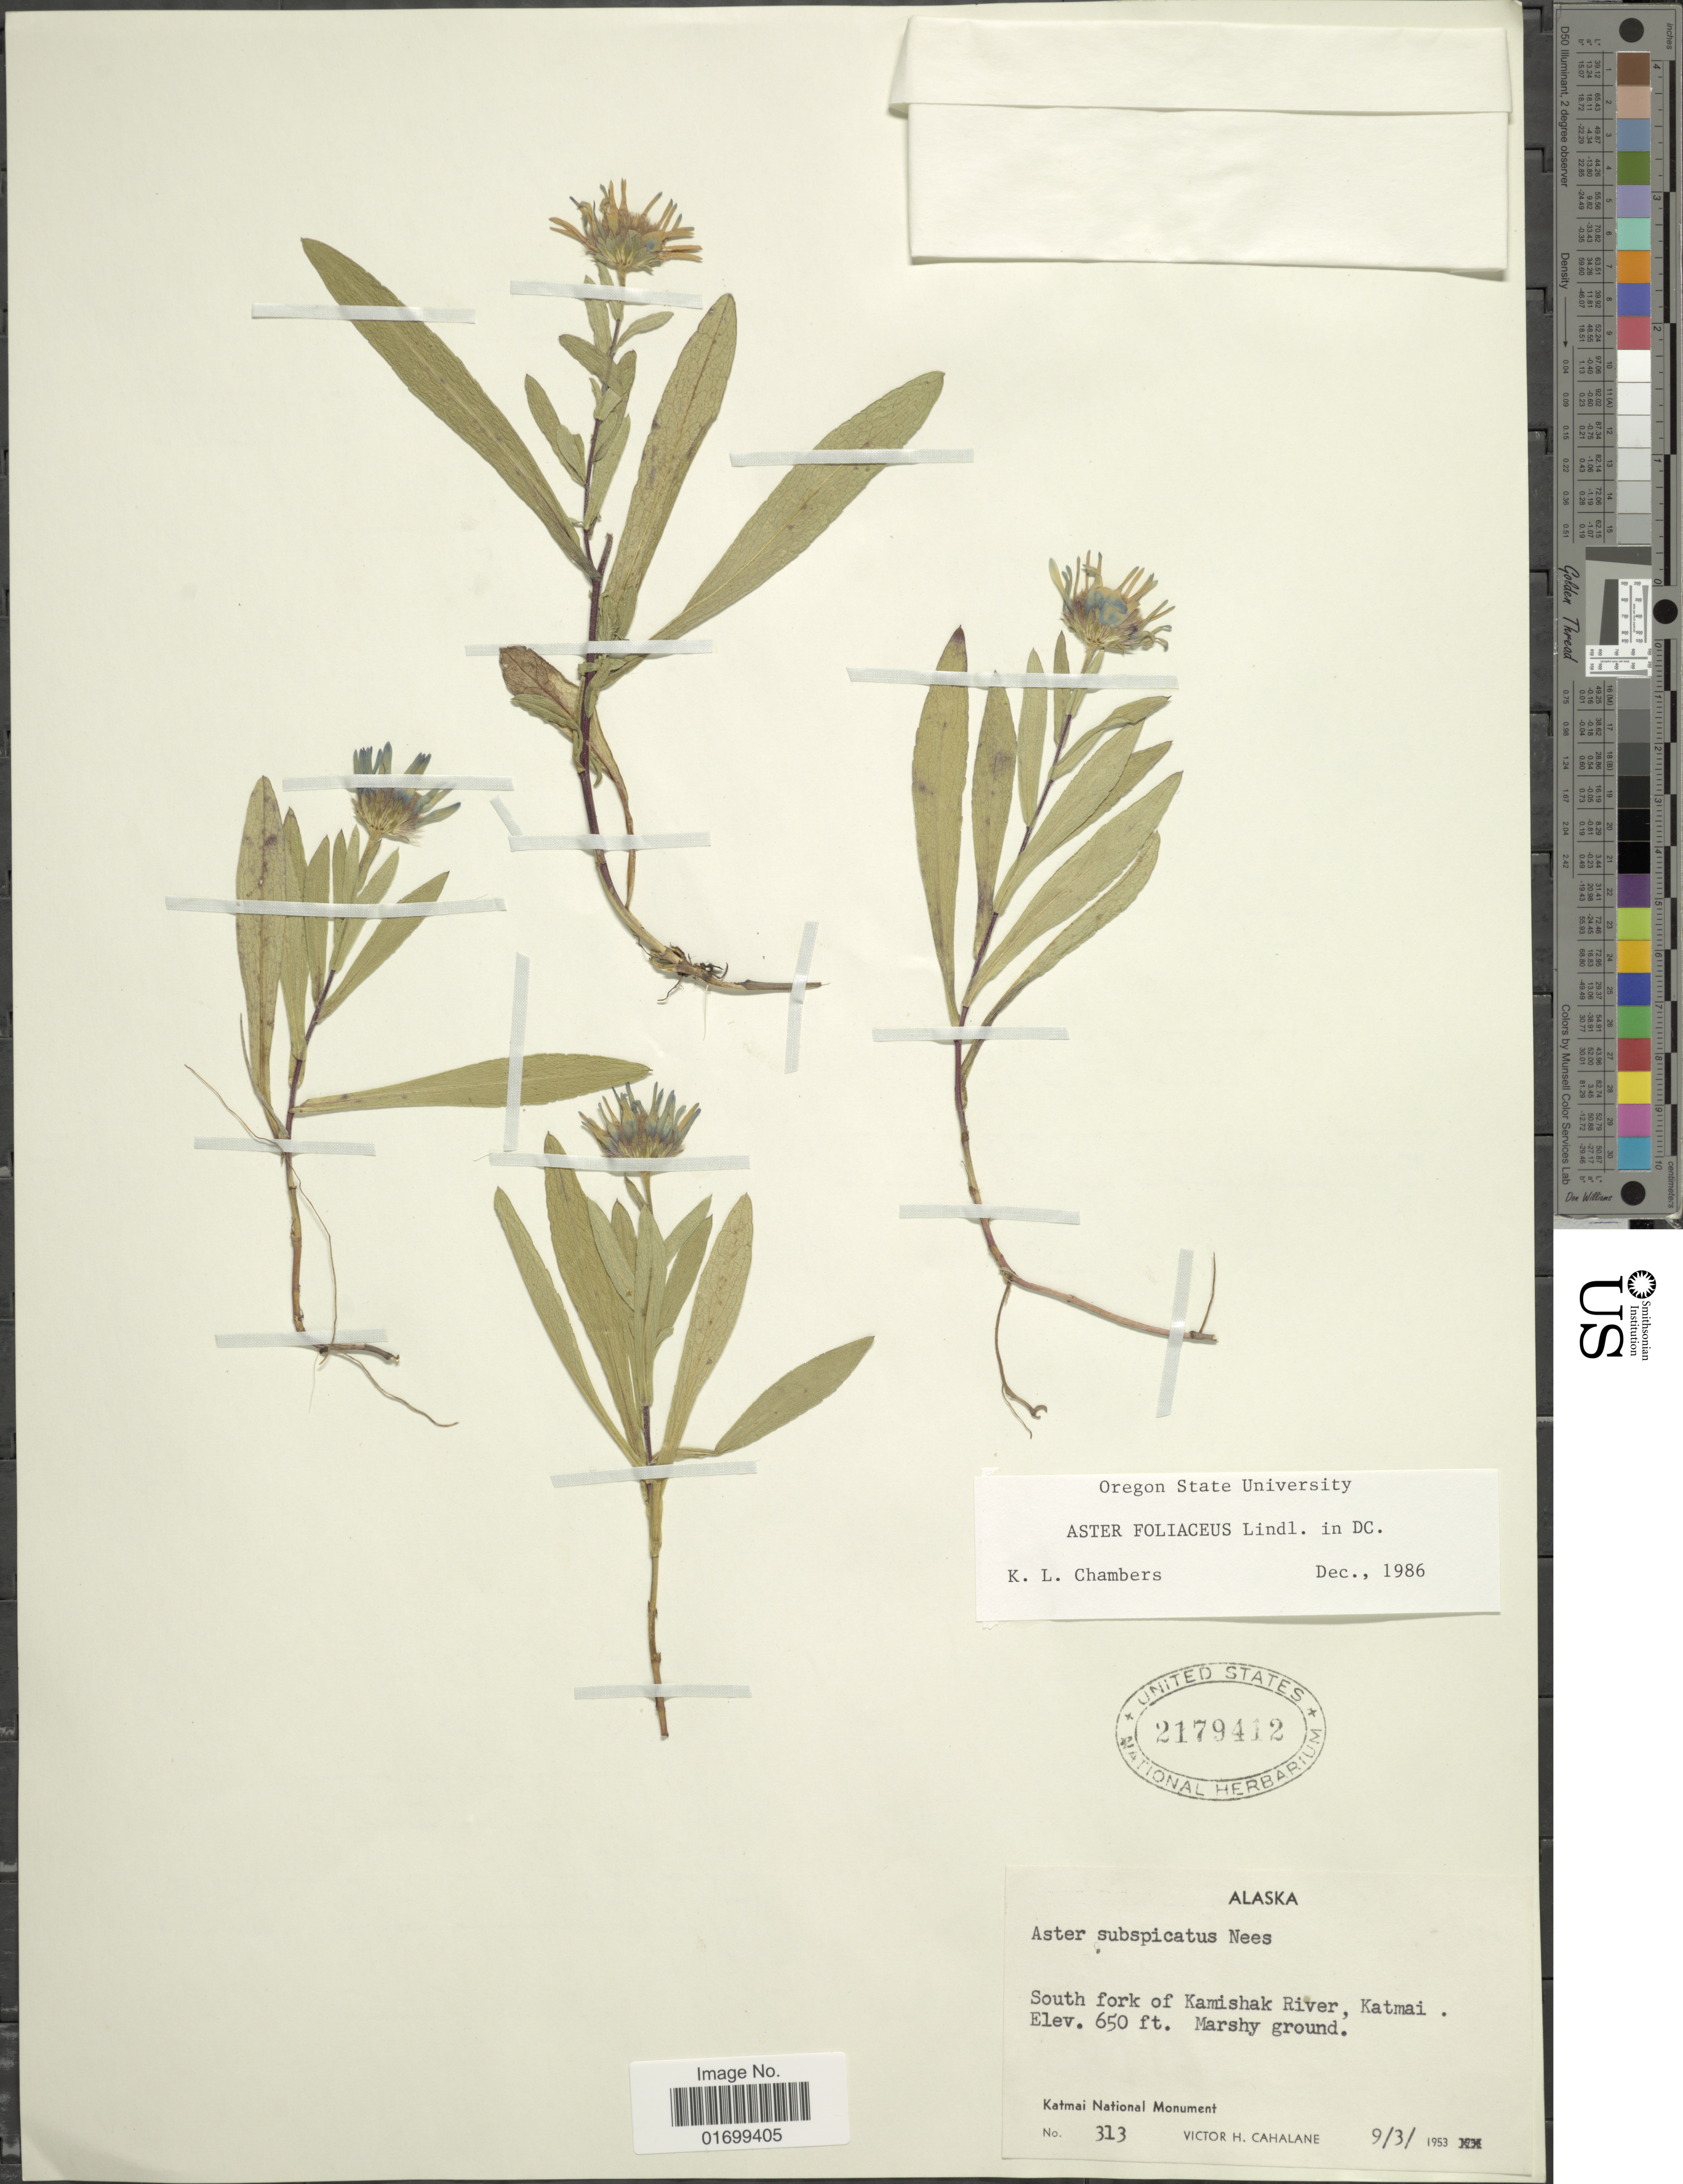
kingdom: Plantae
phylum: Tracheophyta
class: Magnoliopsida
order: Asterales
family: Asteraceae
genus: Symphyotrichum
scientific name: Symphyotrichum foliaceum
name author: (Lindl. ex DC.) G.L. Nesom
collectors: V. Cahalane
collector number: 313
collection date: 1953-09-03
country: United States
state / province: Alaska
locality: South fork of Kamishak river, Katmai, Katmai National Park.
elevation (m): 198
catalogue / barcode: US 2179412